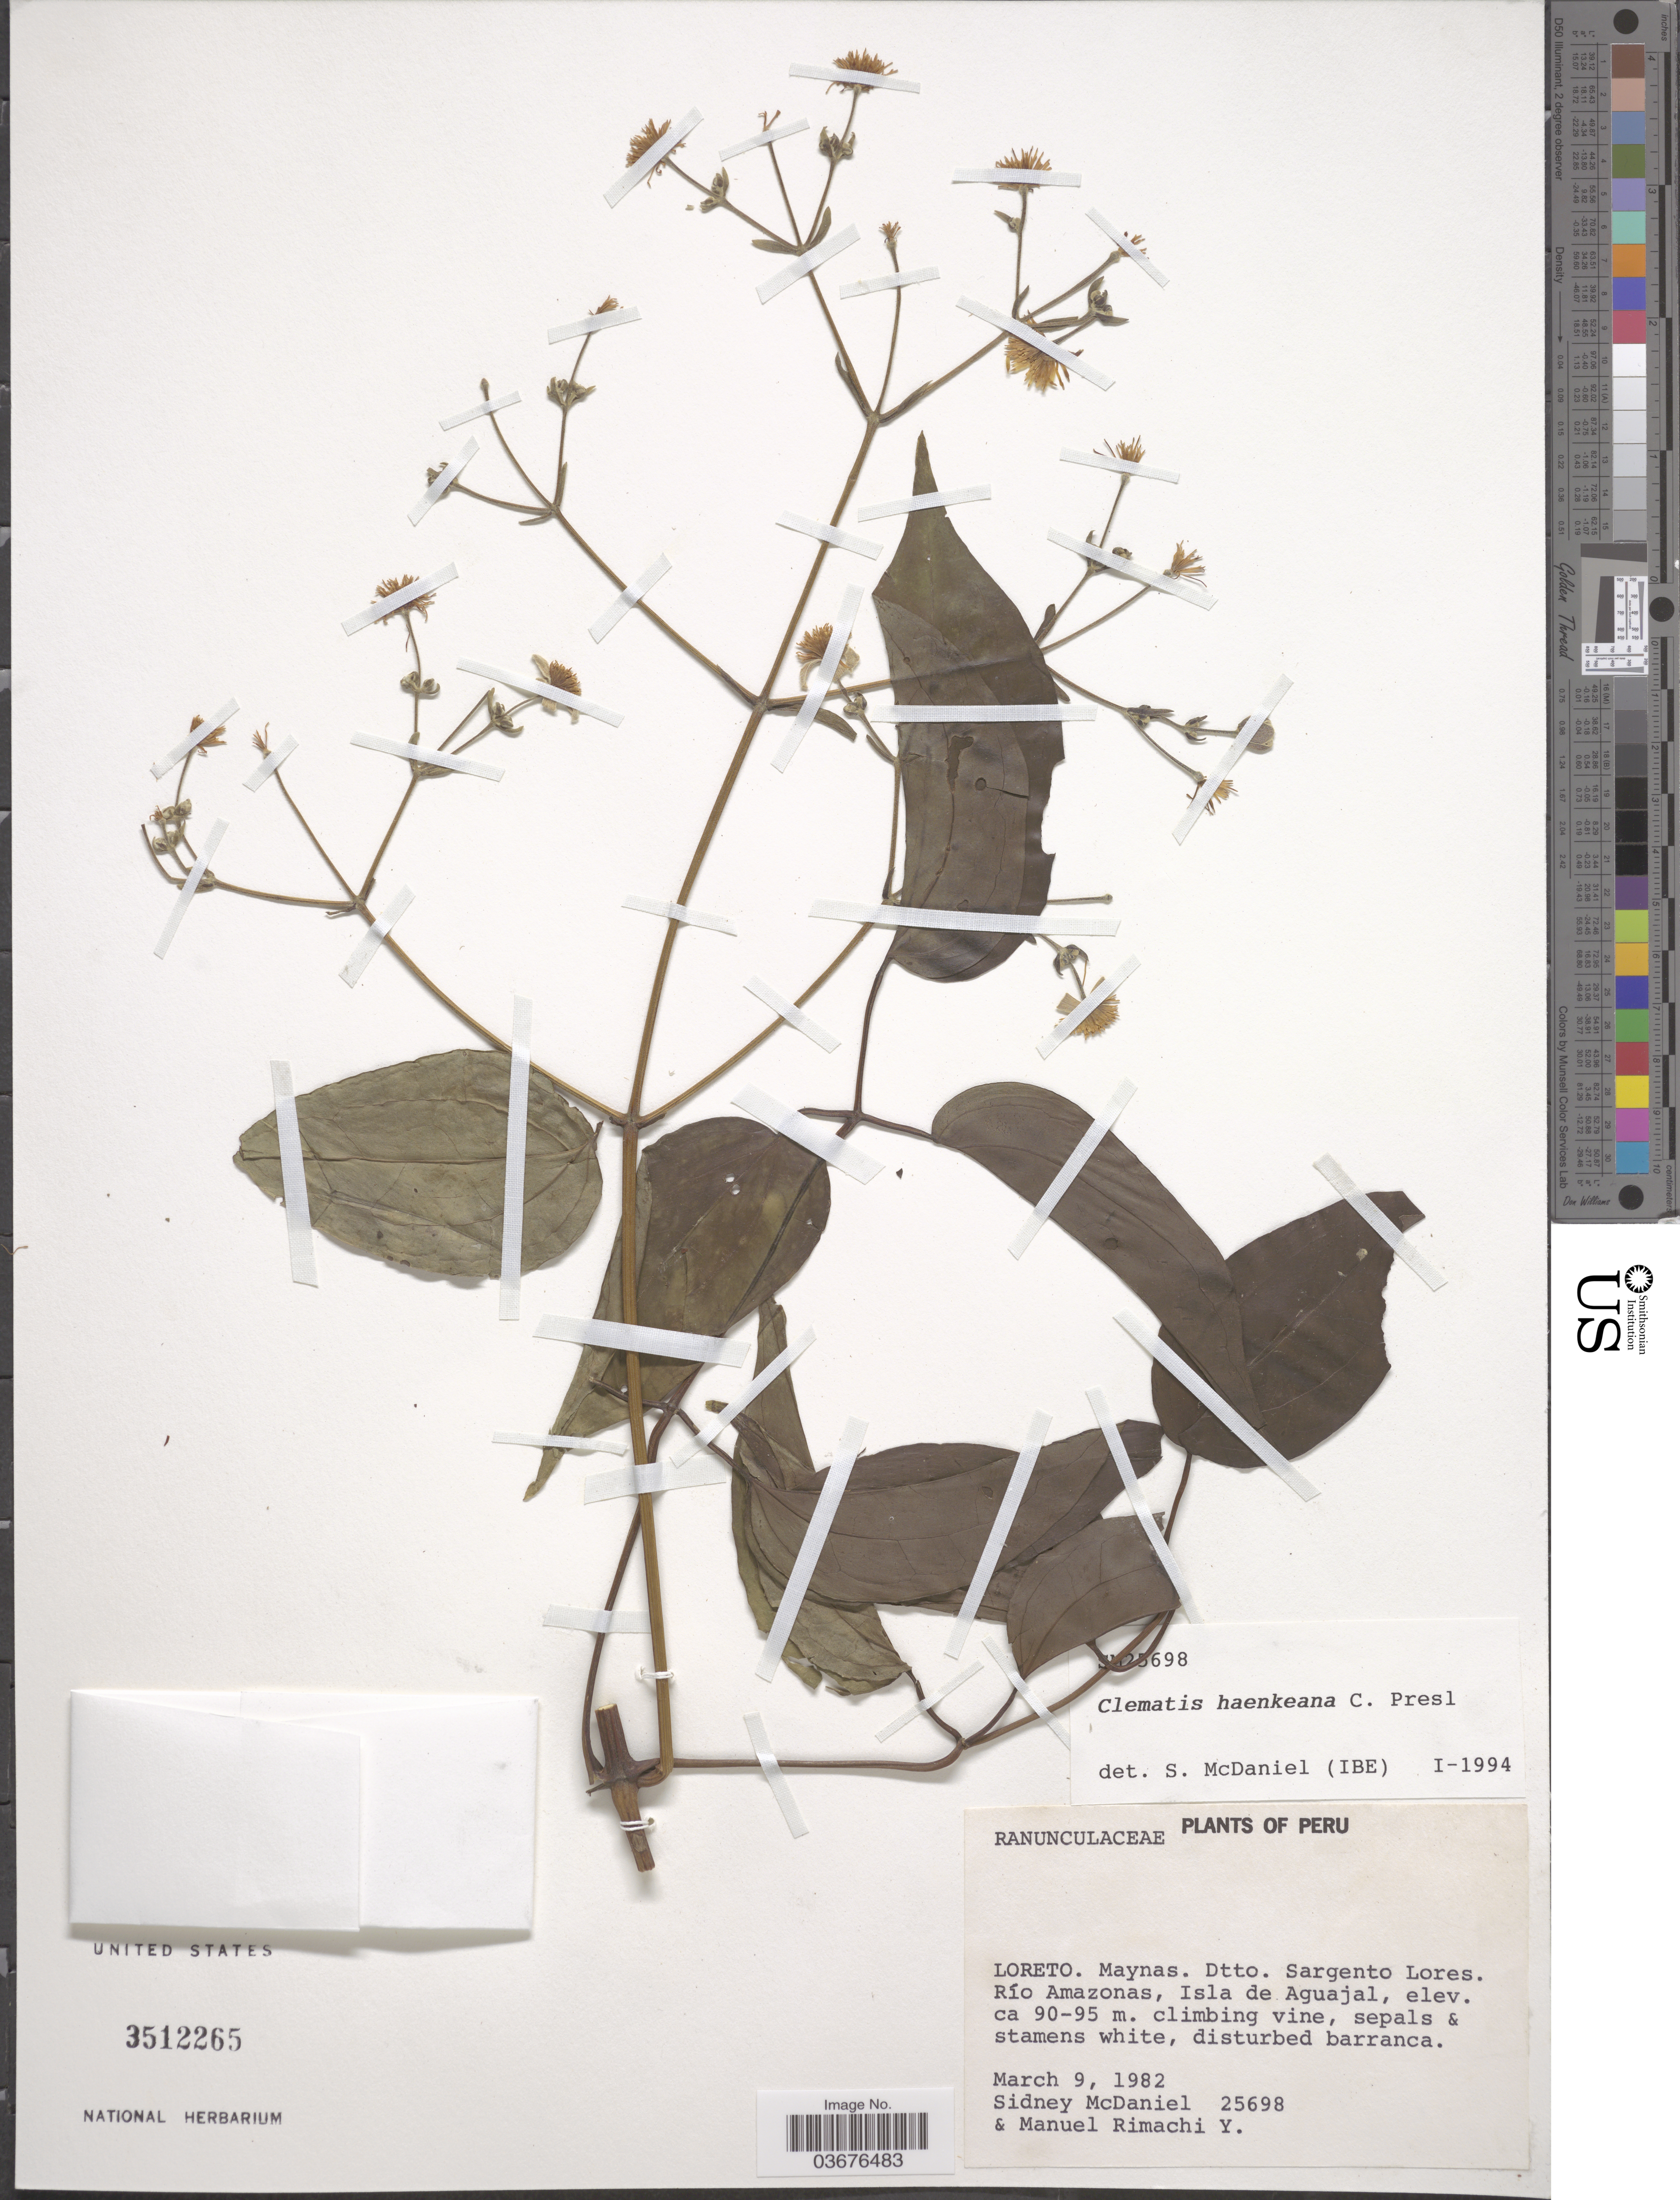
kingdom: Plantae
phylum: Tracheophyta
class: Magnoliopsida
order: Ranunculales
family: Ranunculaceae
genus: Clematis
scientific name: Clematis haenkeana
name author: C. Presl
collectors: S. McDaniel & M. Rimachi Y.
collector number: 25698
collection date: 1982-03-09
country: Peru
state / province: Loreto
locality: Maynas. Dtto. Sargento Lores. Río Amazonas, Isla de Aguajal.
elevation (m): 90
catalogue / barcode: US 3512265